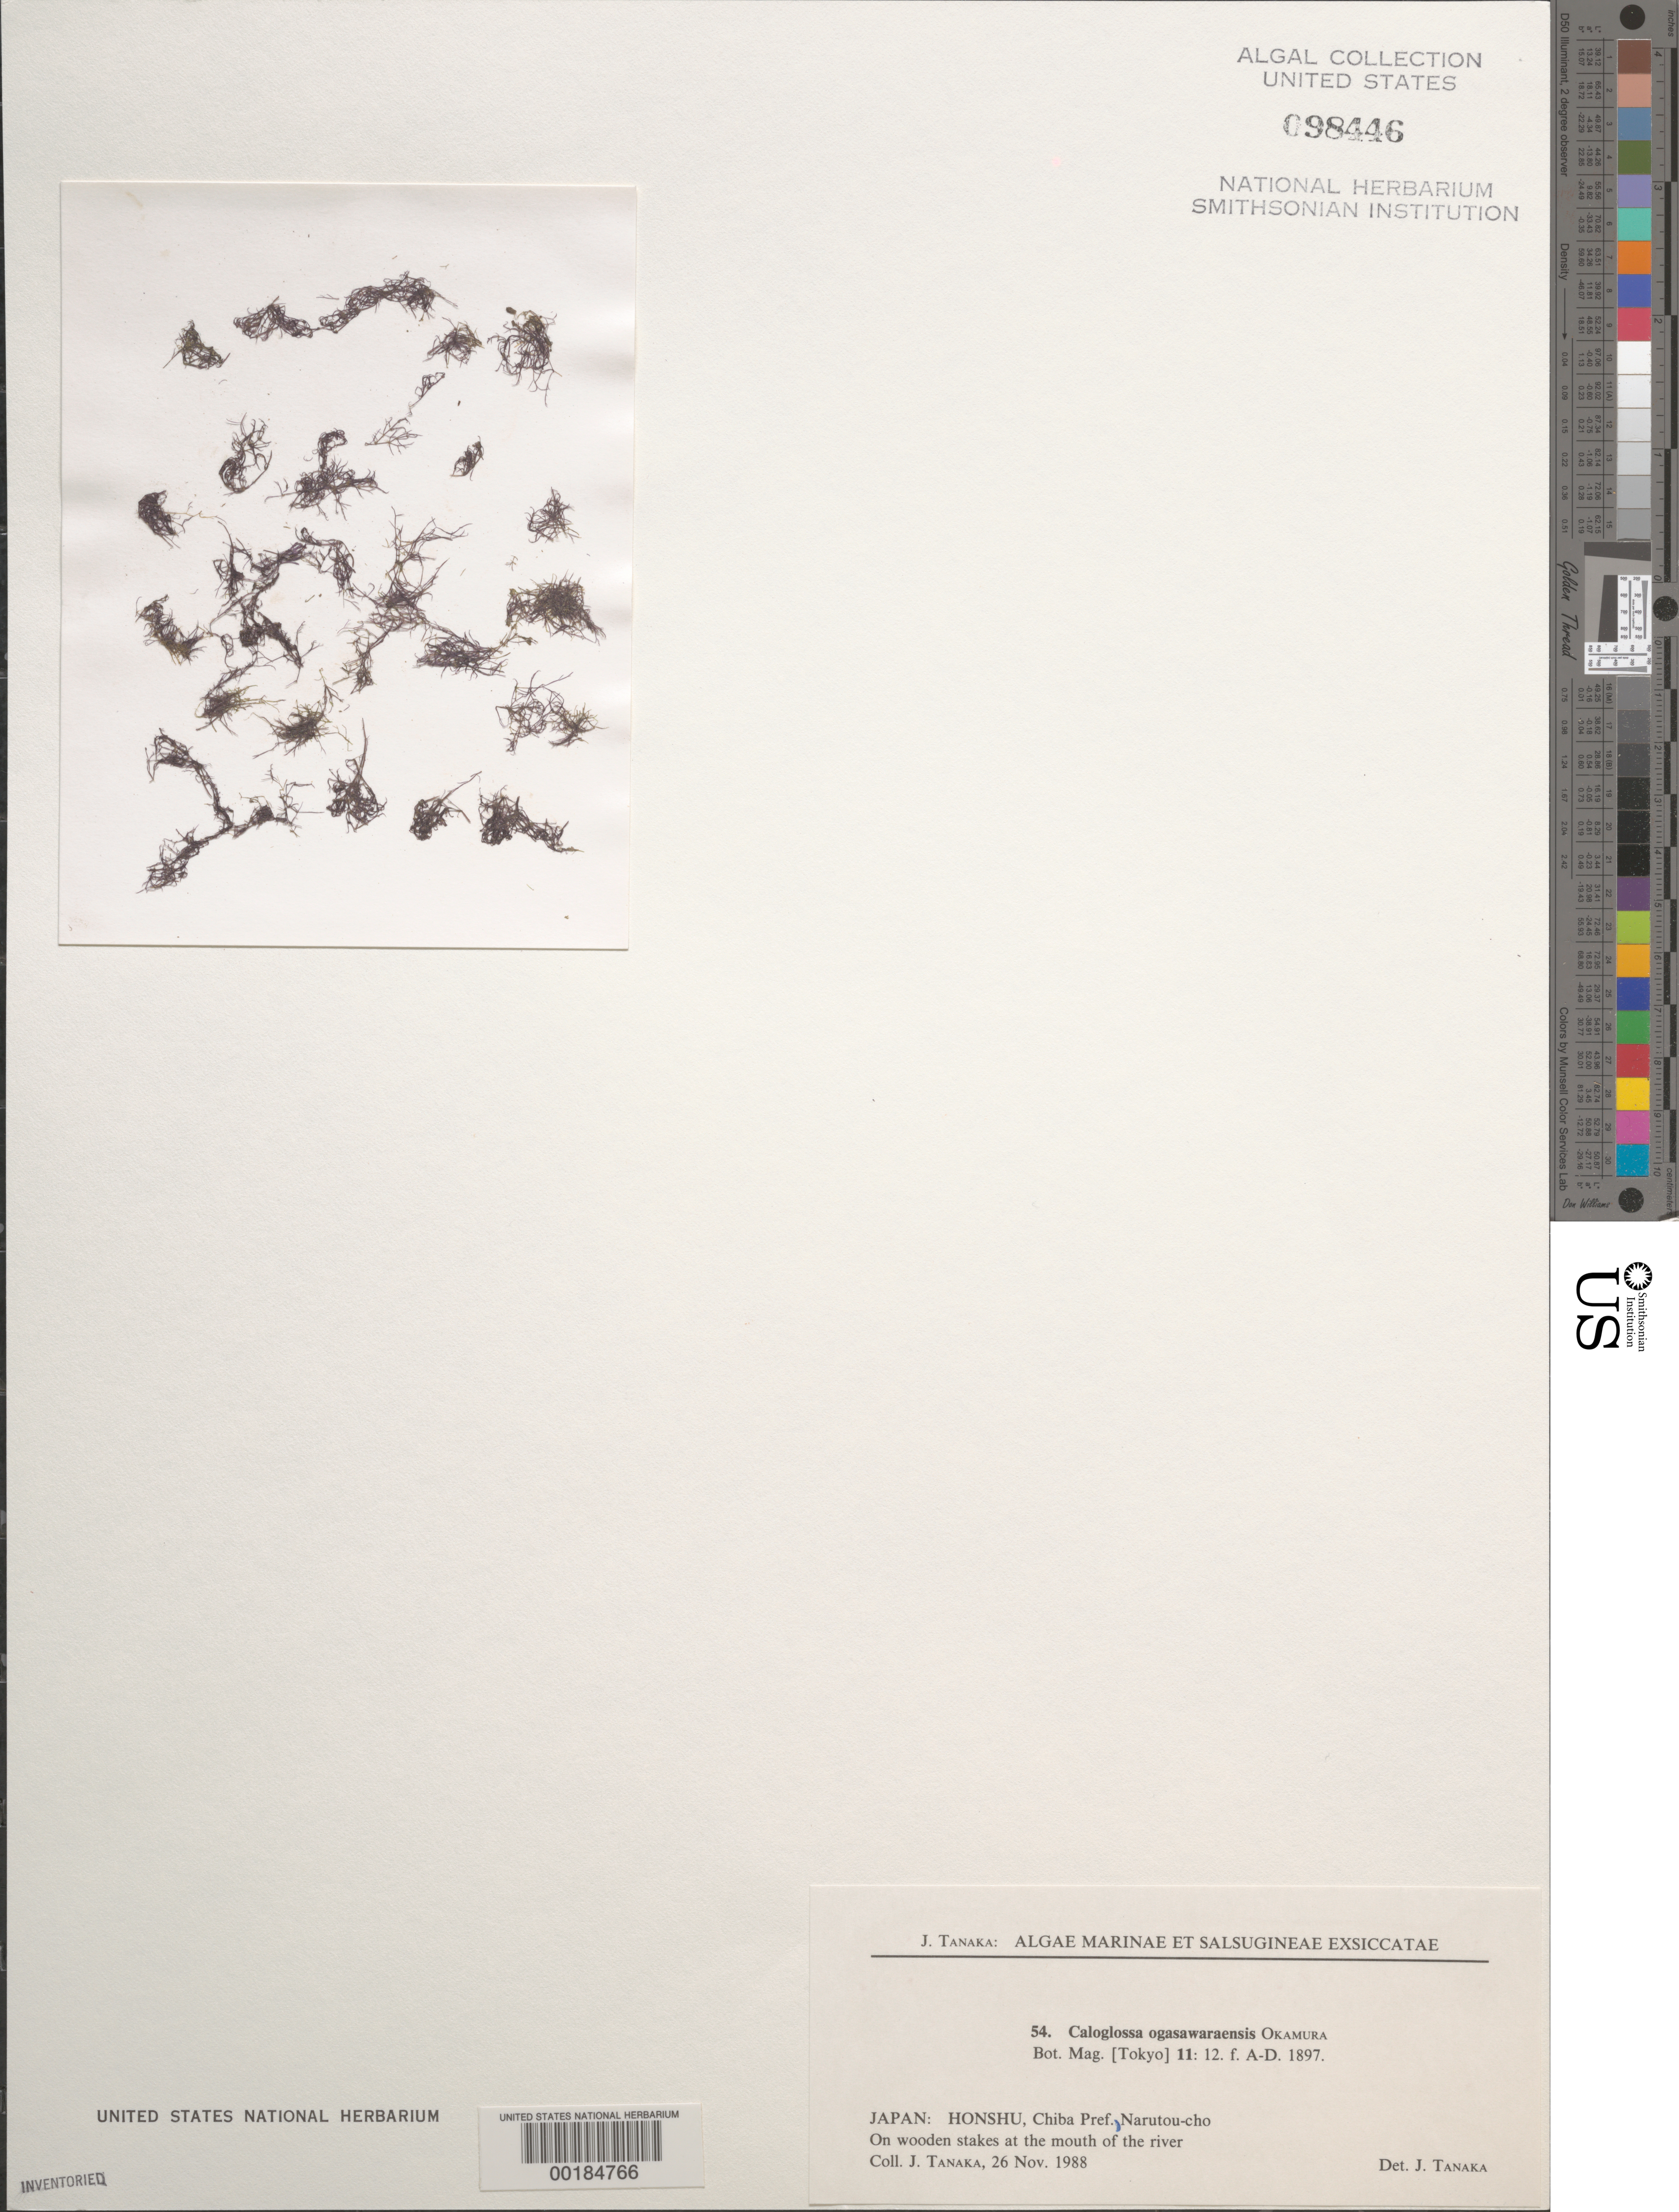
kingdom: Plantae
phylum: Rhodophyta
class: Florideophyceae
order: Ceramiales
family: Delesseriaceae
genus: Caloglossa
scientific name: Caloglossa ogasawaraensis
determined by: Tanaka, J.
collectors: J. Tanaka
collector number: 54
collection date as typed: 26 Nov 1988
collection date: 1988-11-26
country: Japan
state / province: Tiba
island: Honshu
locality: Narutou-cho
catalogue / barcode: US 98446